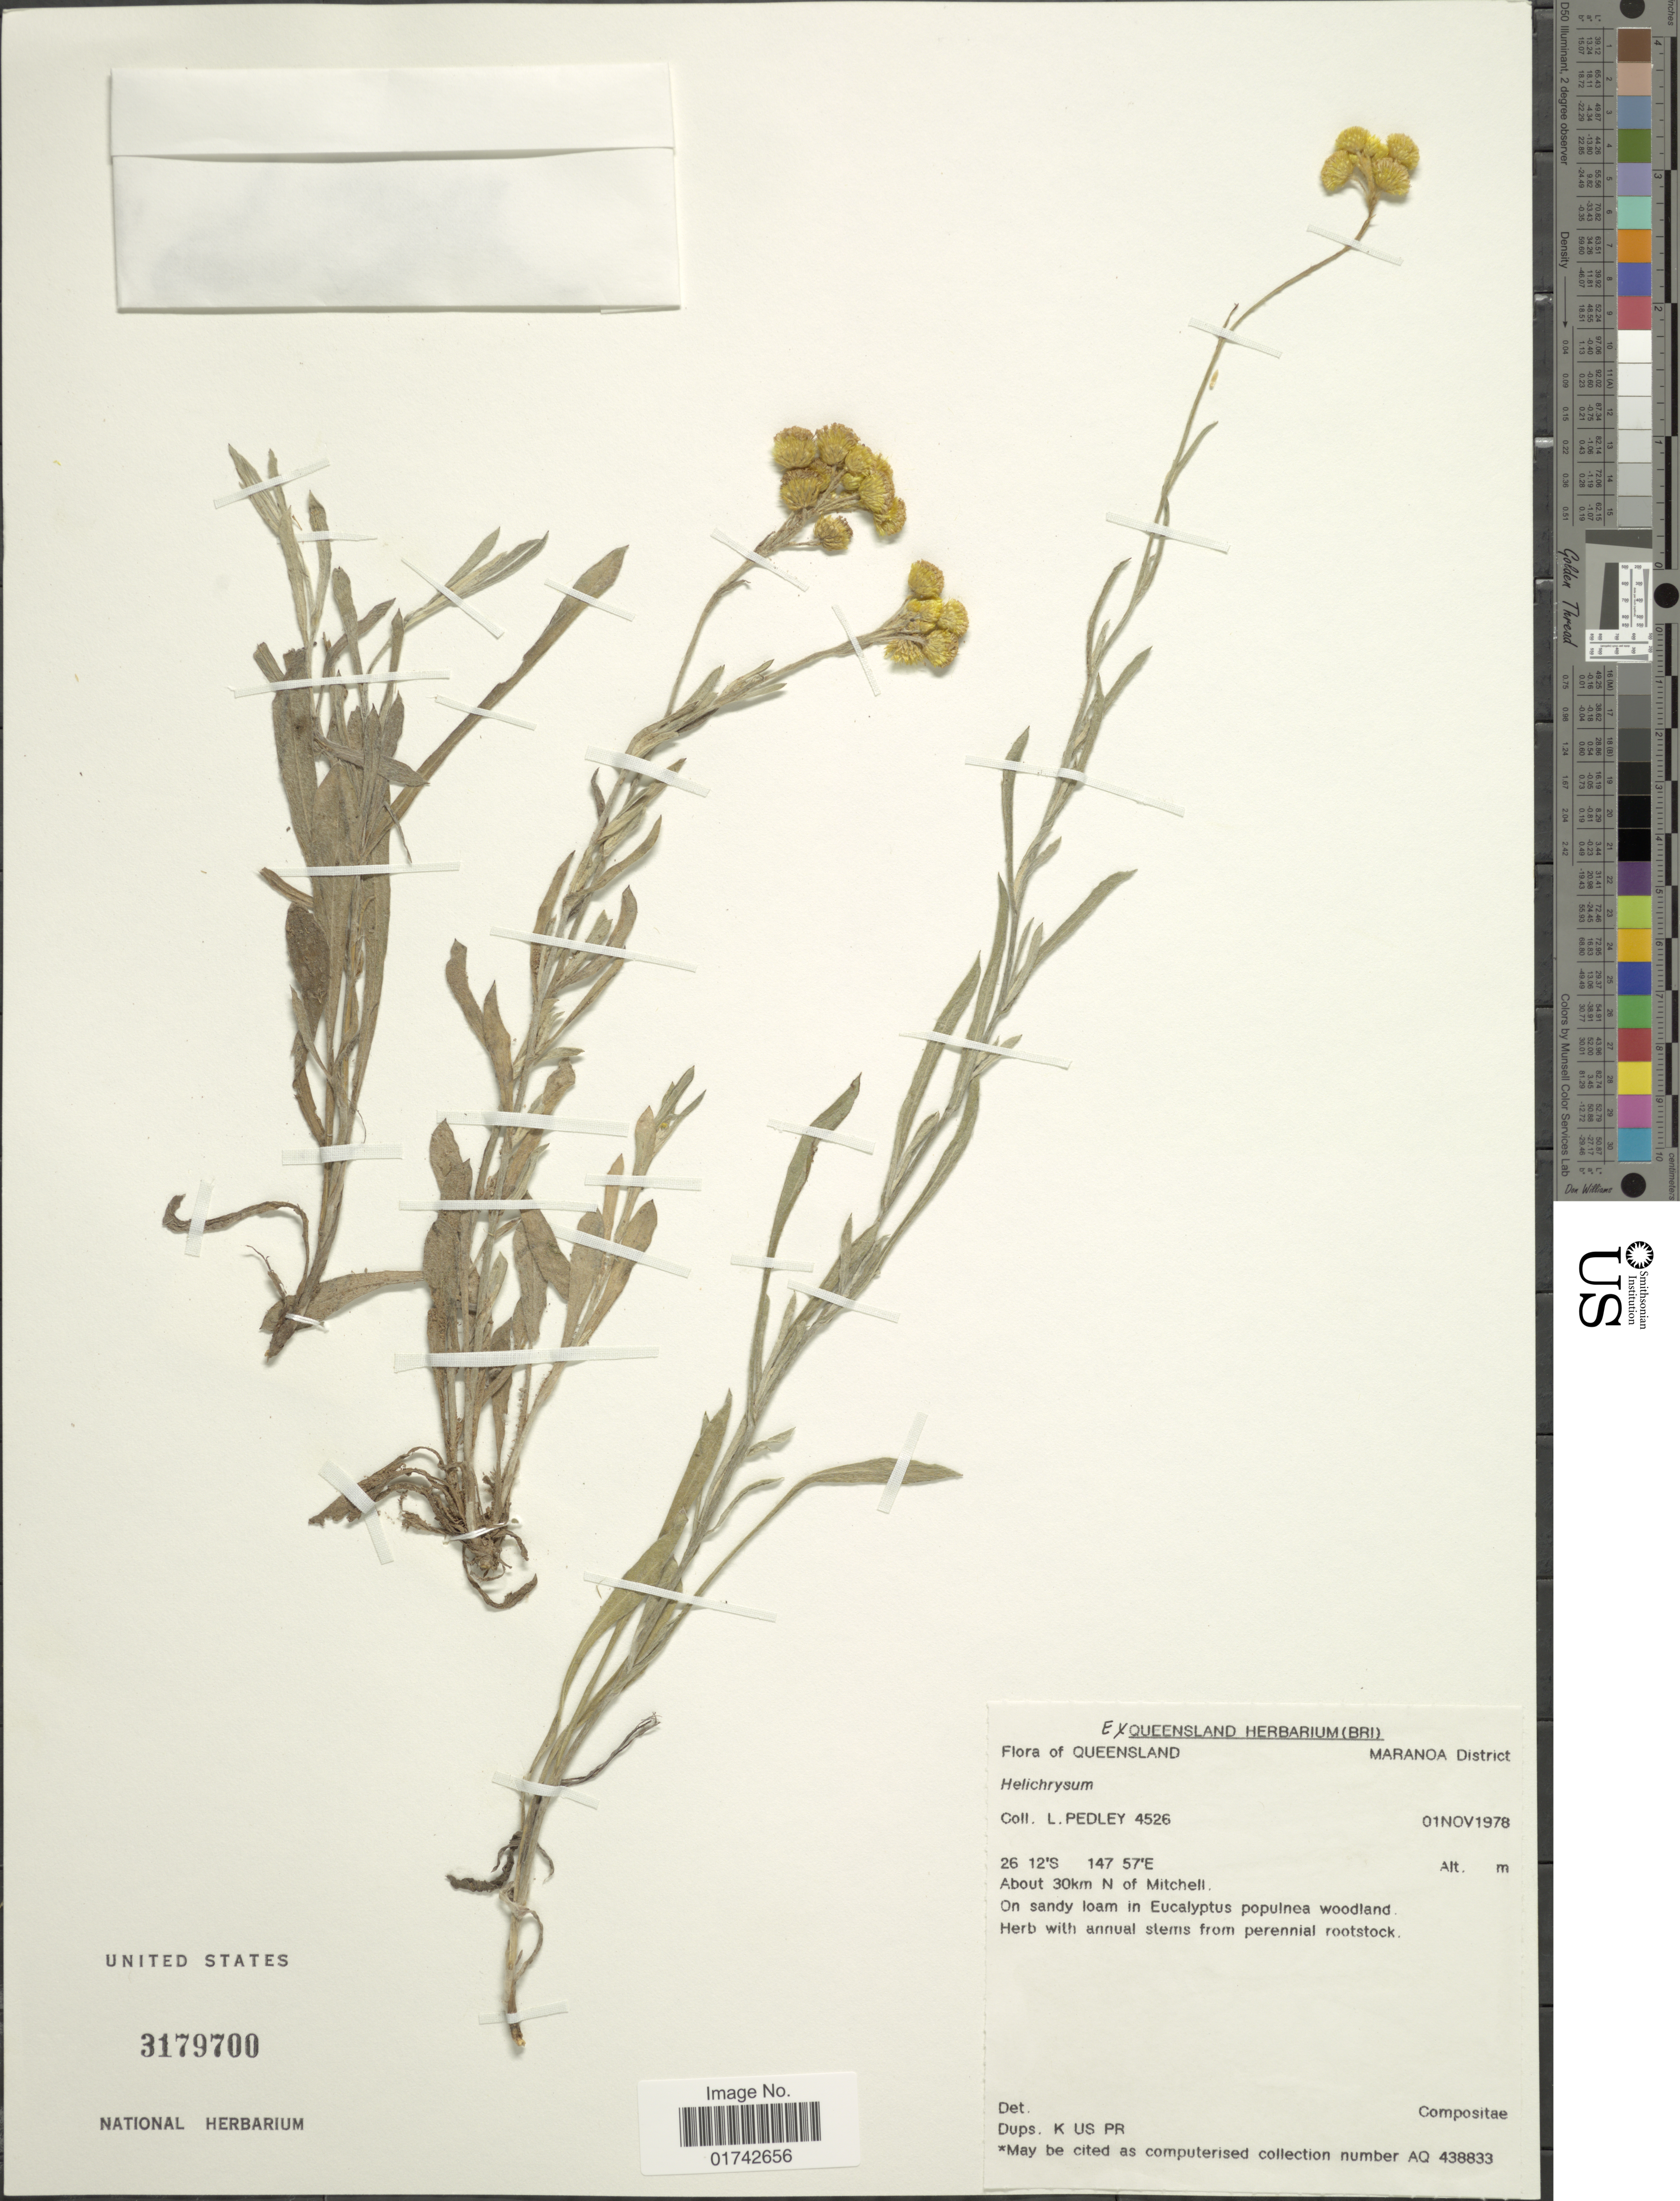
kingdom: Plantae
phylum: Tracheophyta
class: Magnoliopsida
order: Asterales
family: Asteraceae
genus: Helichrysum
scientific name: Helichrysum sp.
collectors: L. Pedley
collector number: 4526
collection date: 1978-11-01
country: Australia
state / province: Queensland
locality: Maranoa District. About 30km N of Mitchell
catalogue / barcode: US 3179700